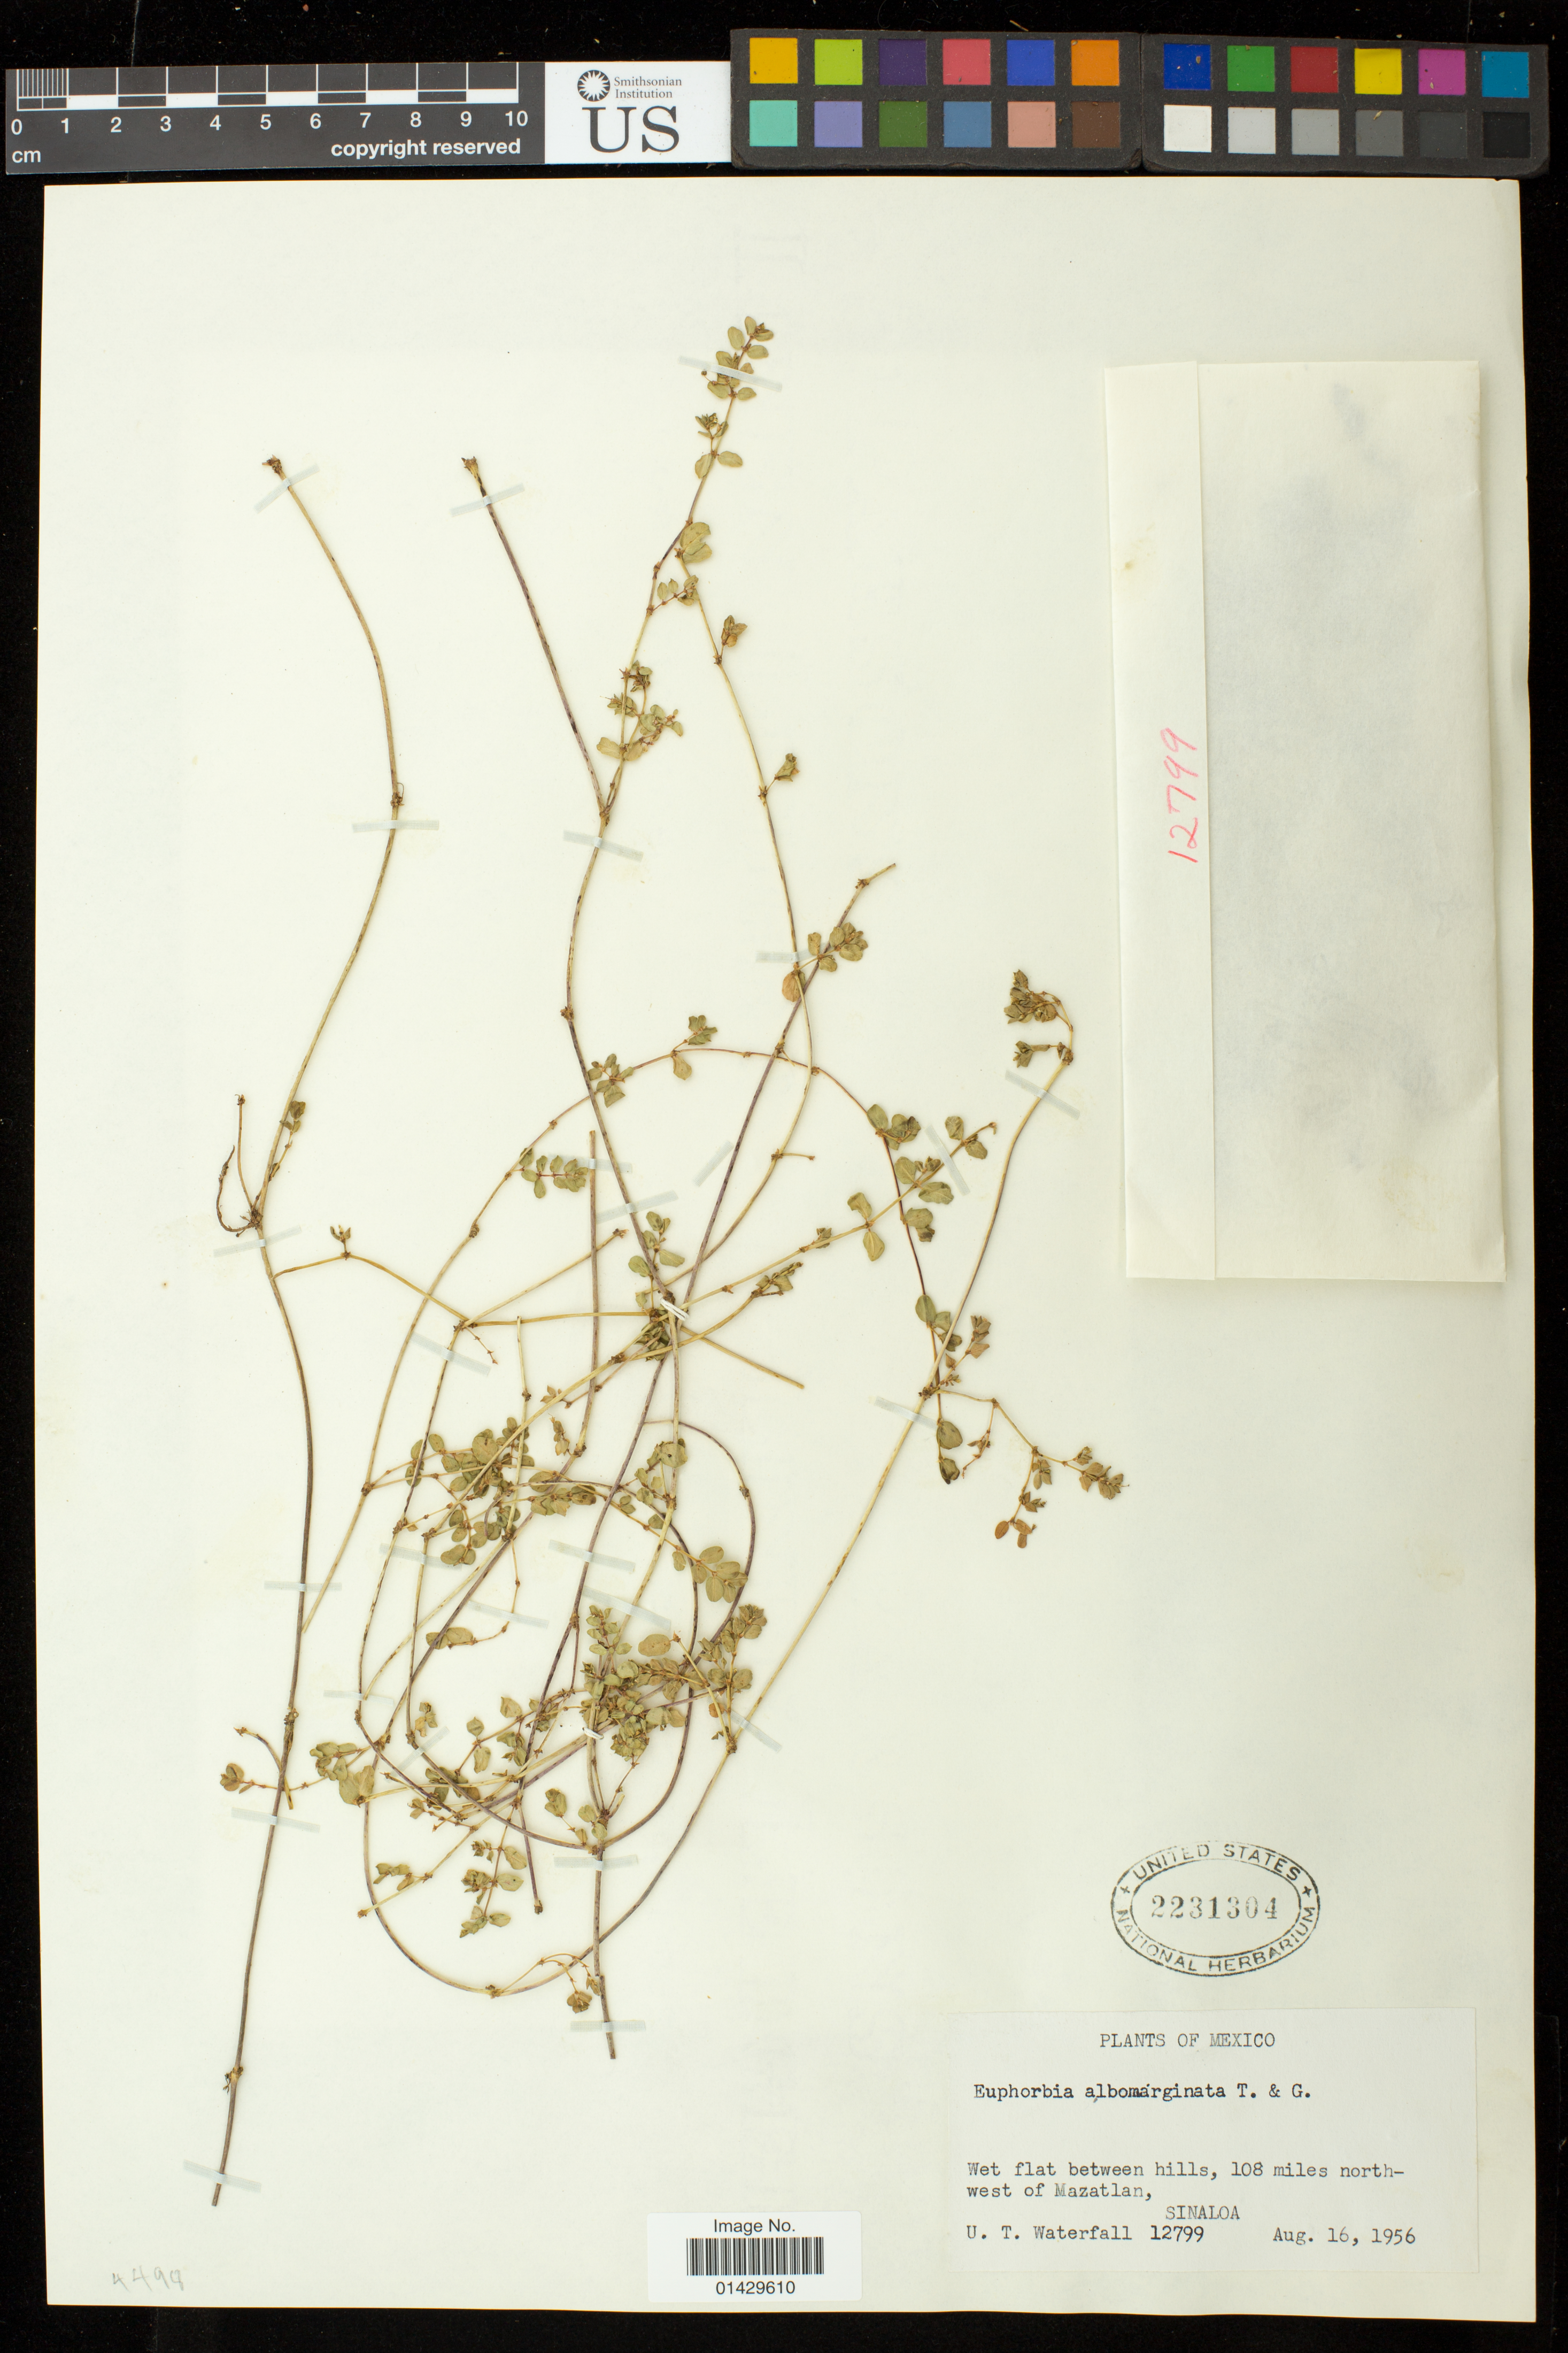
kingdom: Plantae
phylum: Tracheophyta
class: Magnoliopsida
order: Malpighiales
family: Euphorbiaceae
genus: Euphorbia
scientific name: Euphorbia albomarginata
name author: Torr. & A. Gray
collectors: U. T. Waterfall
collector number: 12799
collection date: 1956-08-16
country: Mexico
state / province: Sinaloa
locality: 108 miles north-west of Mazatlan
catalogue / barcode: US 2231304